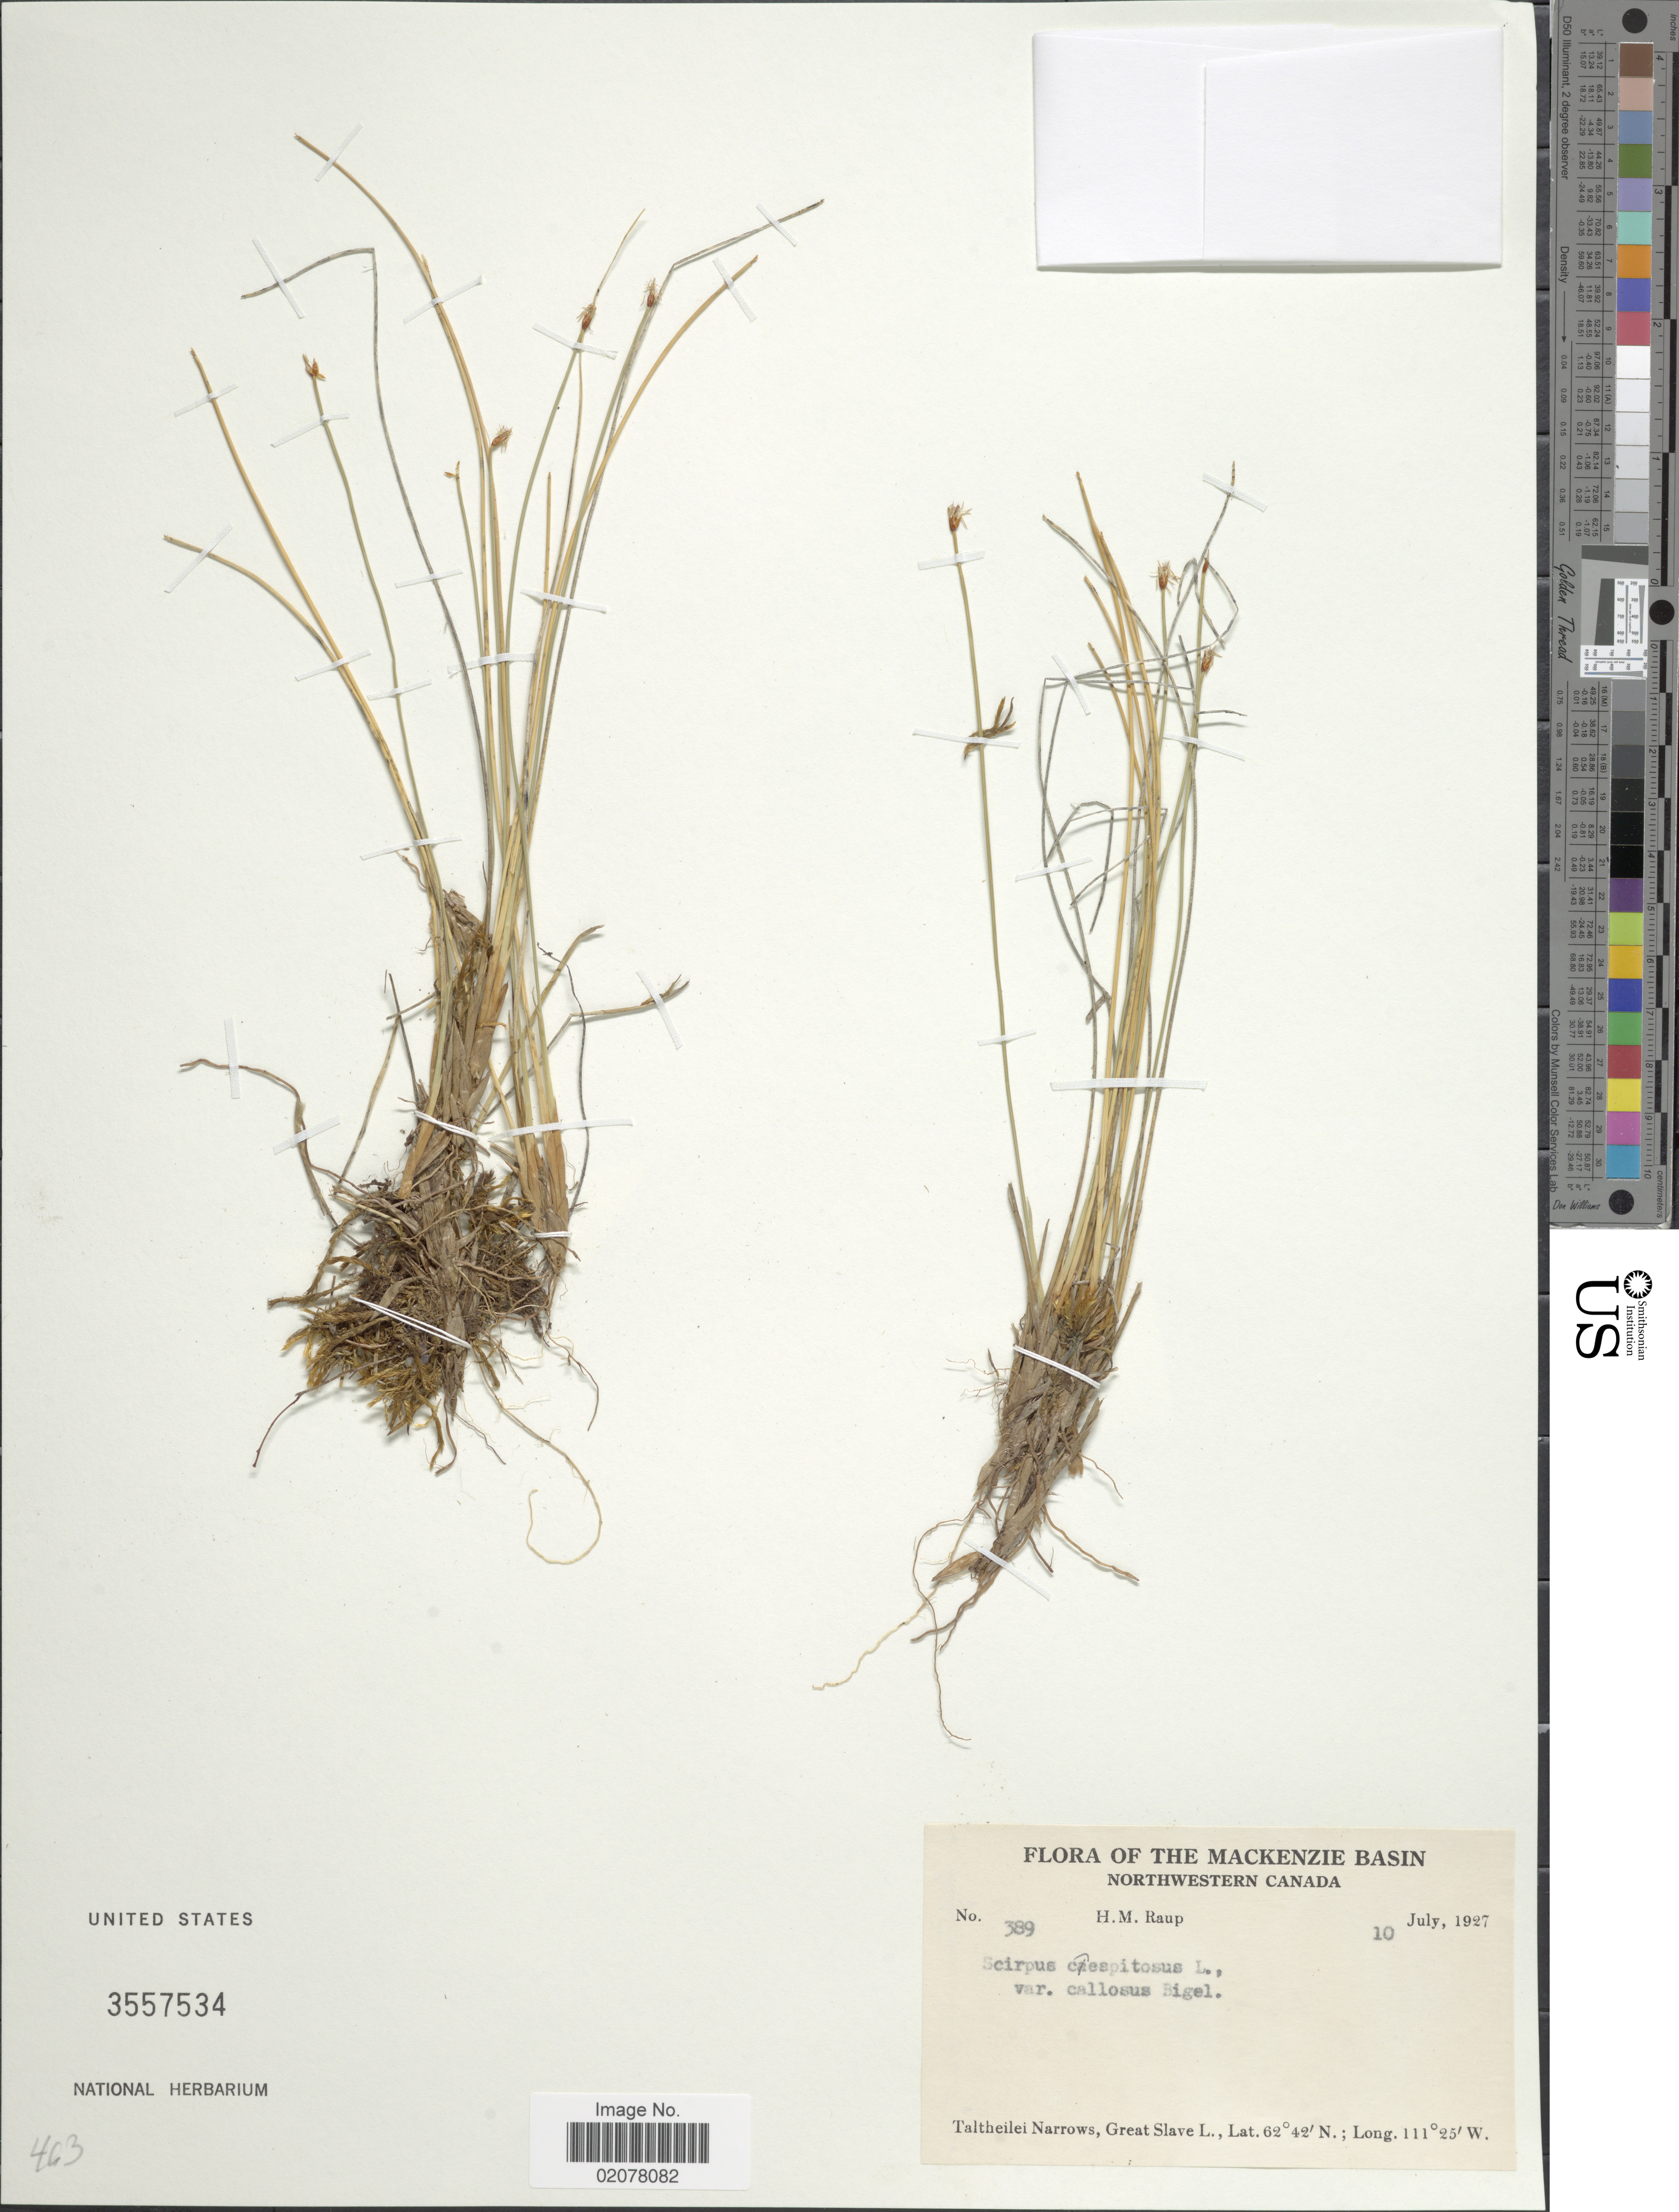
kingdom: Plantae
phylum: Tracheophyta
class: Liliopsida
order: Poales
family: Cyperaceae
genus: Trichophorum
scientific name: Trichophorum cespitosum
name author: (L.) Hartm.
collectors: H. Raup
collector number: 389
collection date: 1927-07-10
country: Canada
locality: Mackenzie Basin. Northwestern Canada. Taltheilei Narrows, Great Slave L.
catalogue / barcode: US 3557534